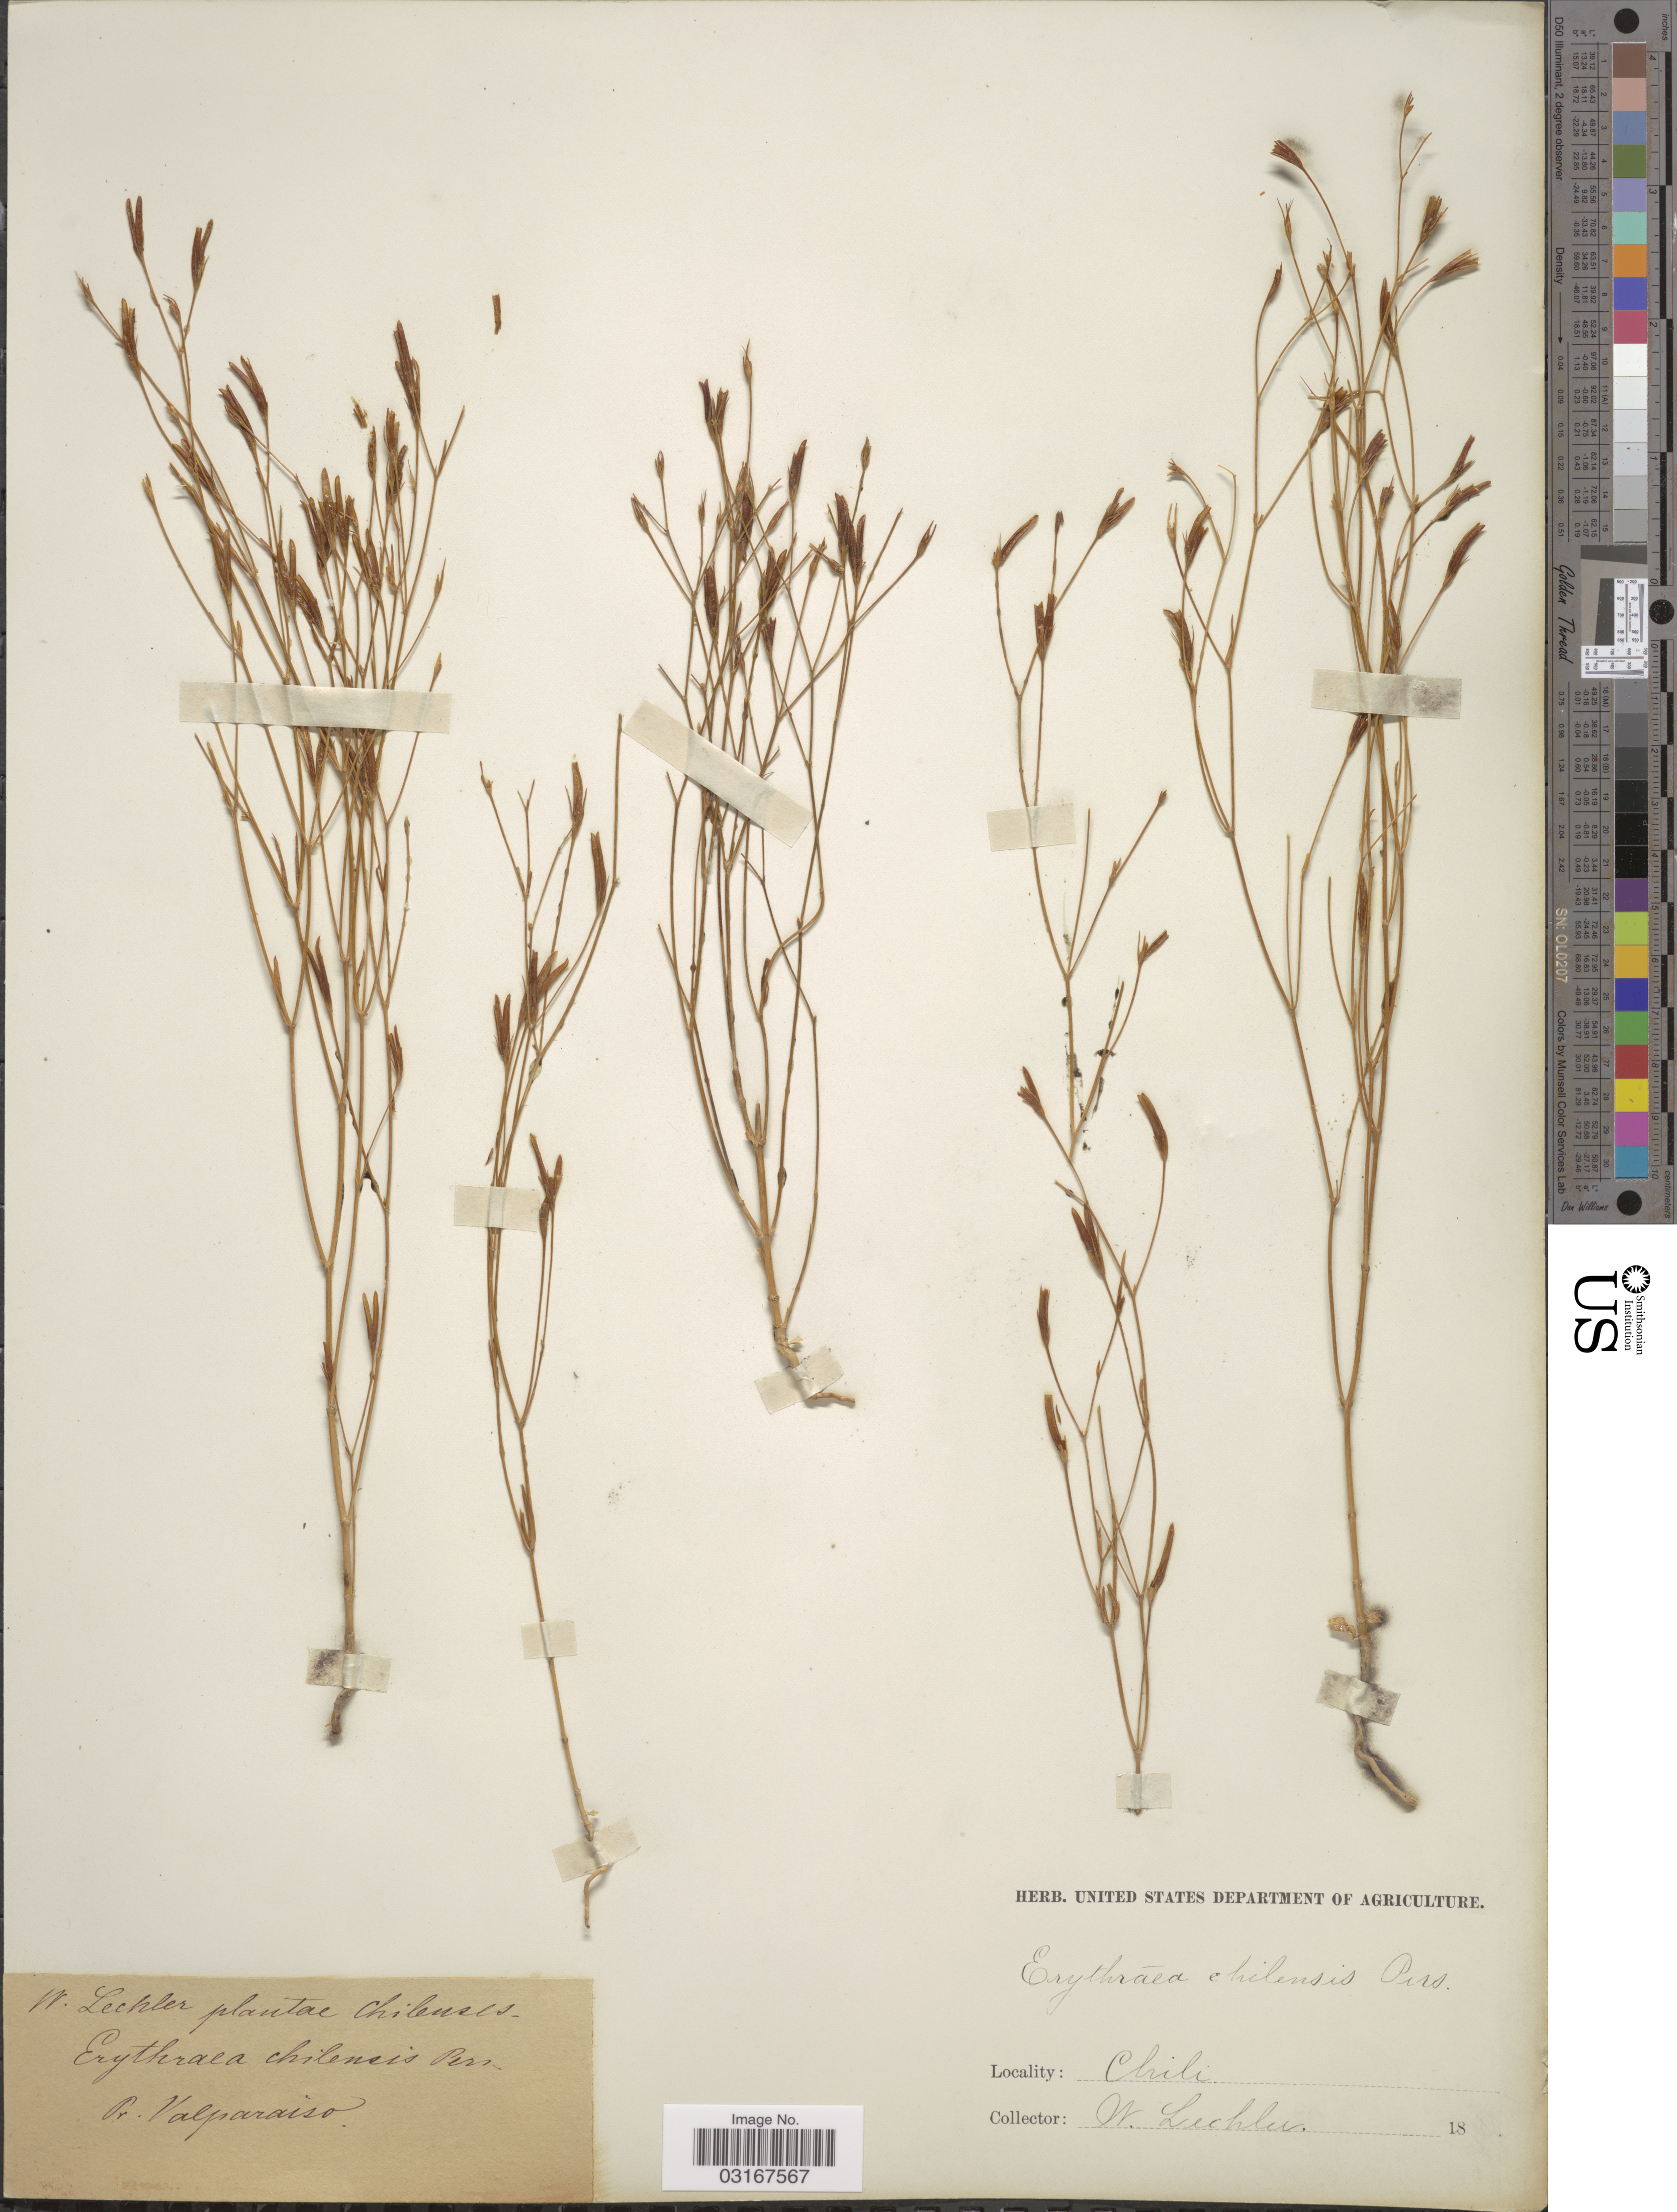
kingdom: Plantae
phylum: Tracheophyta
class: Magnoliopsida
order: Gentianales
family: Gentianaceae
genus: Centaurium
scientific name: Centaurium cachanlahuen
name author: B.L. Rob.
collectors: W. Lechler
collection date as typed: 18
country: Chile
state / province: Valparaíso (V)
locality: Pr. Valparaiso.